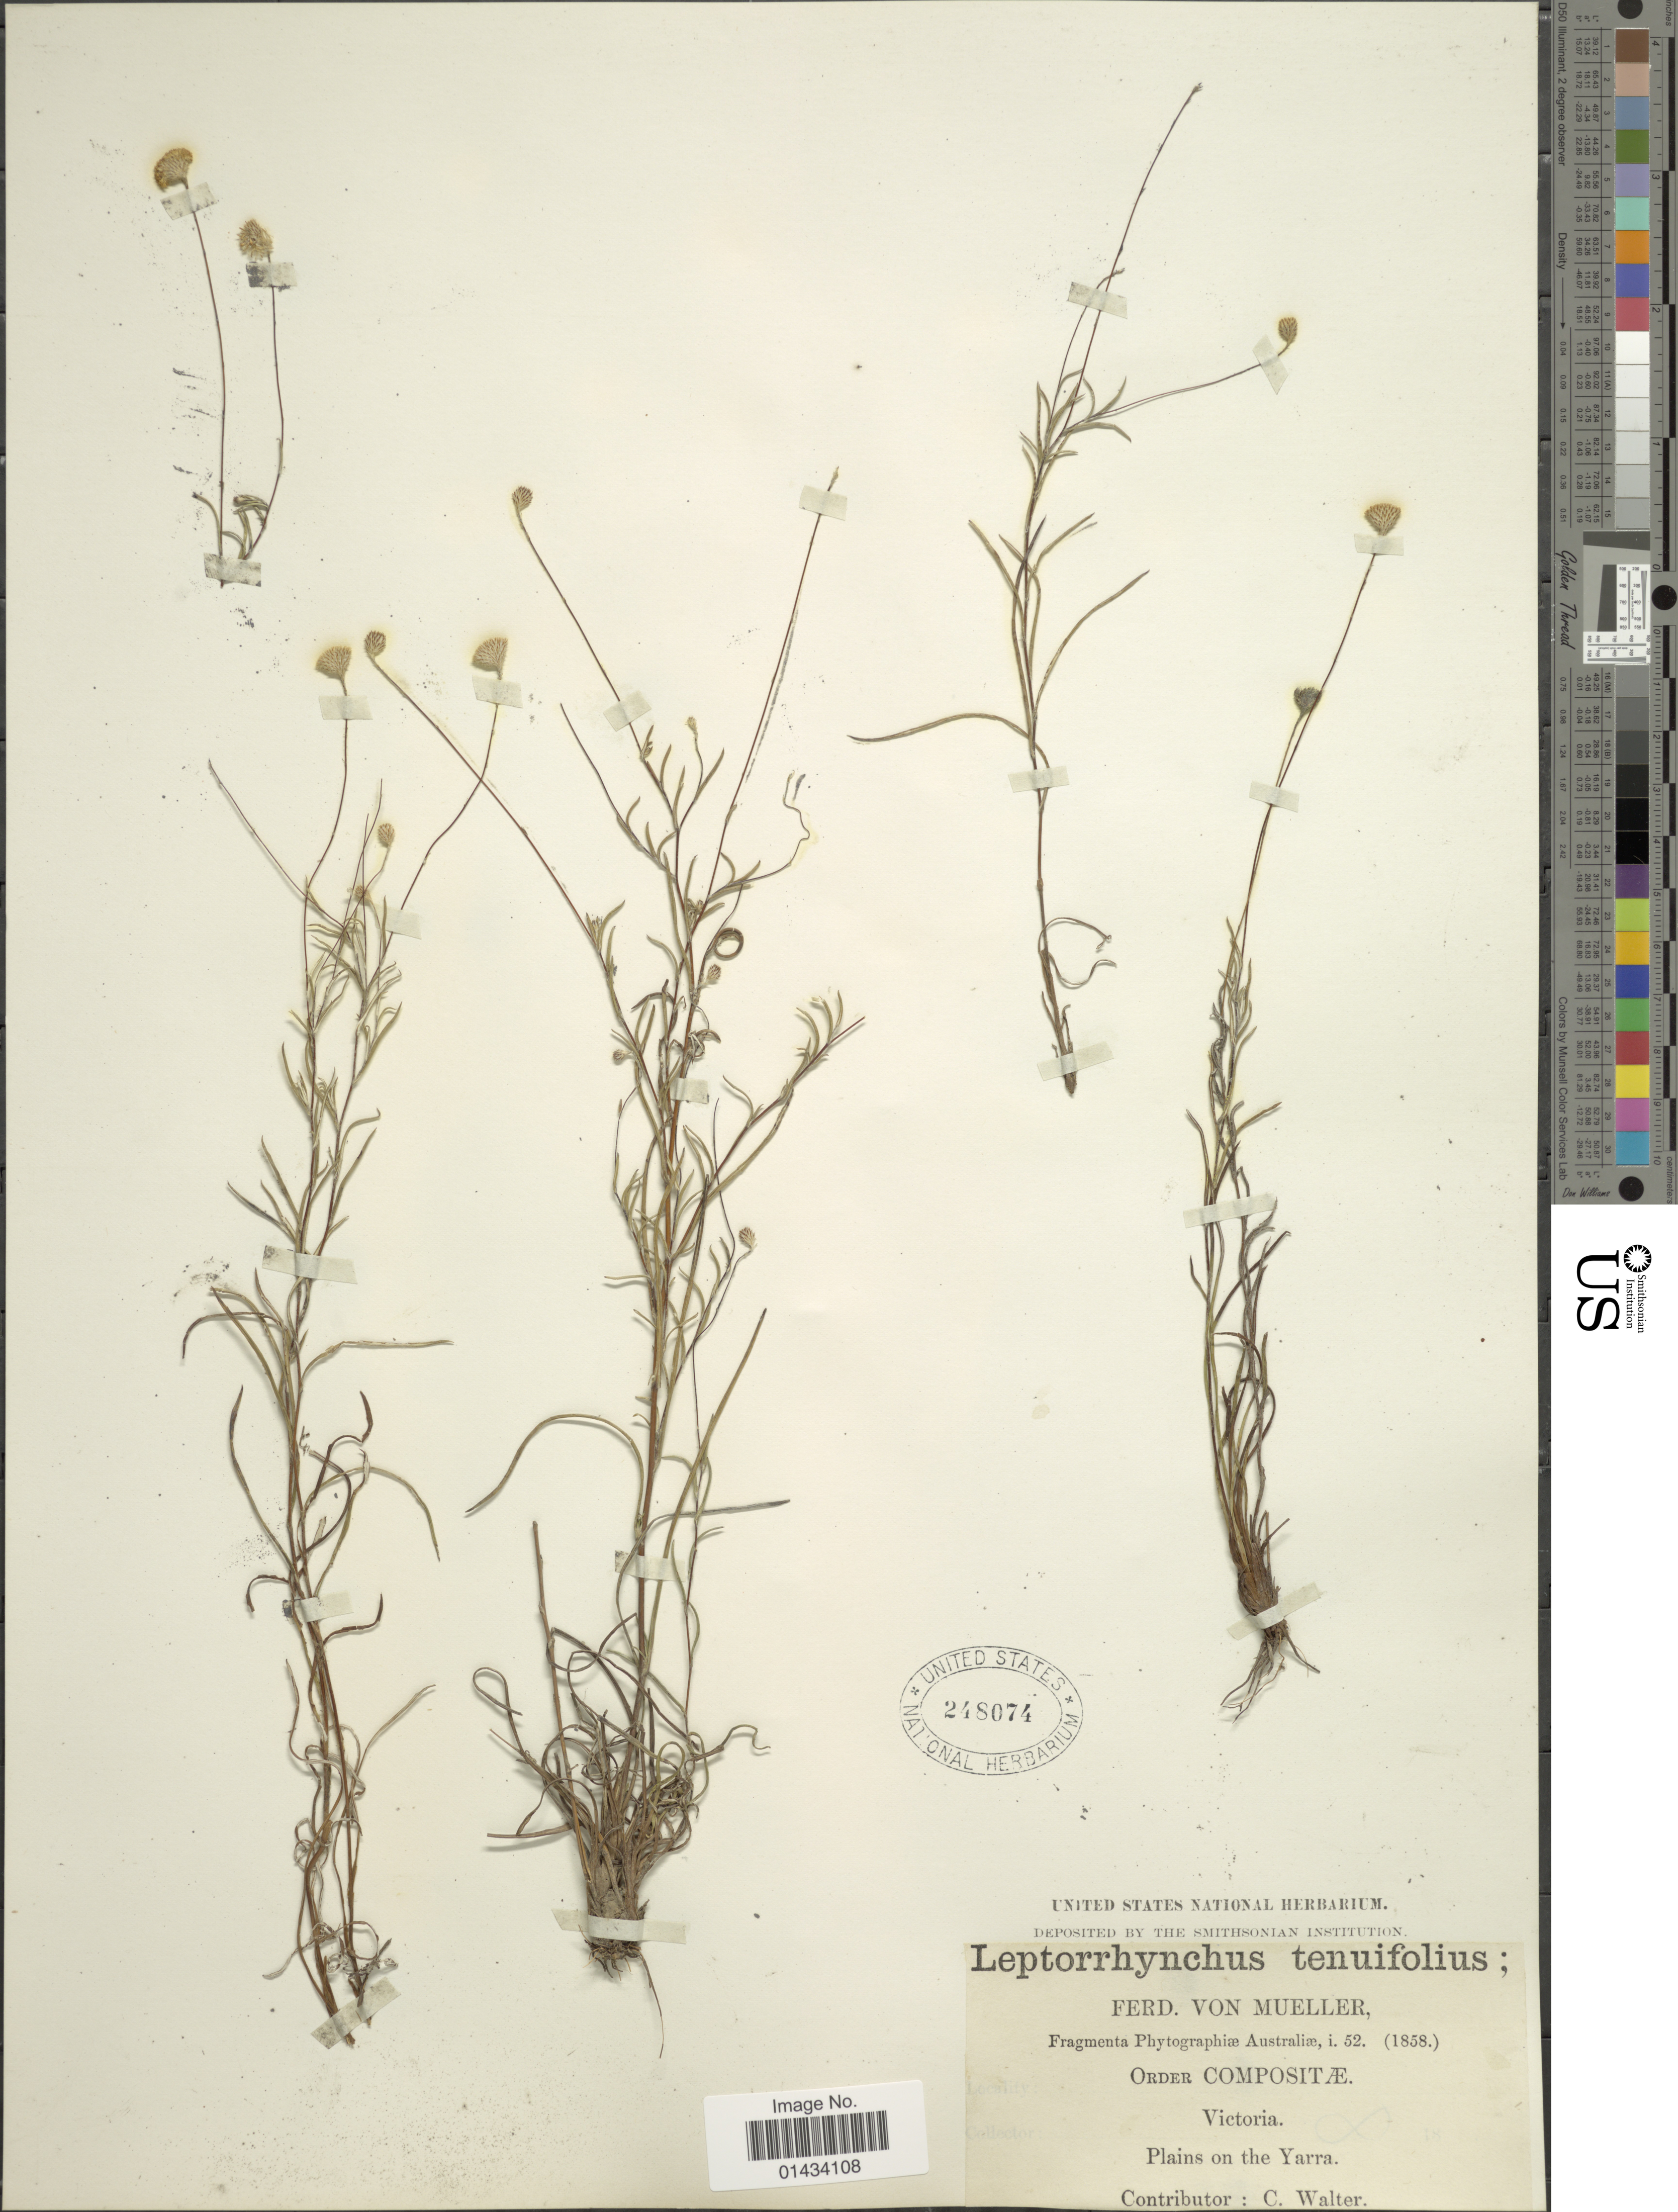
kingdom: Plantae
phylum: Tracheophyta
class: Magnoliopsida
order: Asterales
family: Asteraceae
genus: Leptorhynchos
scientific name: Leptorhynchos tenuifolius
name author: F. Muell.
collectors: F. von Mueller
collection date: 1858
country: Australia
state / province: Victoria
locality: Victoria, plains on the Yarra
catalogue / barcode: US 248074